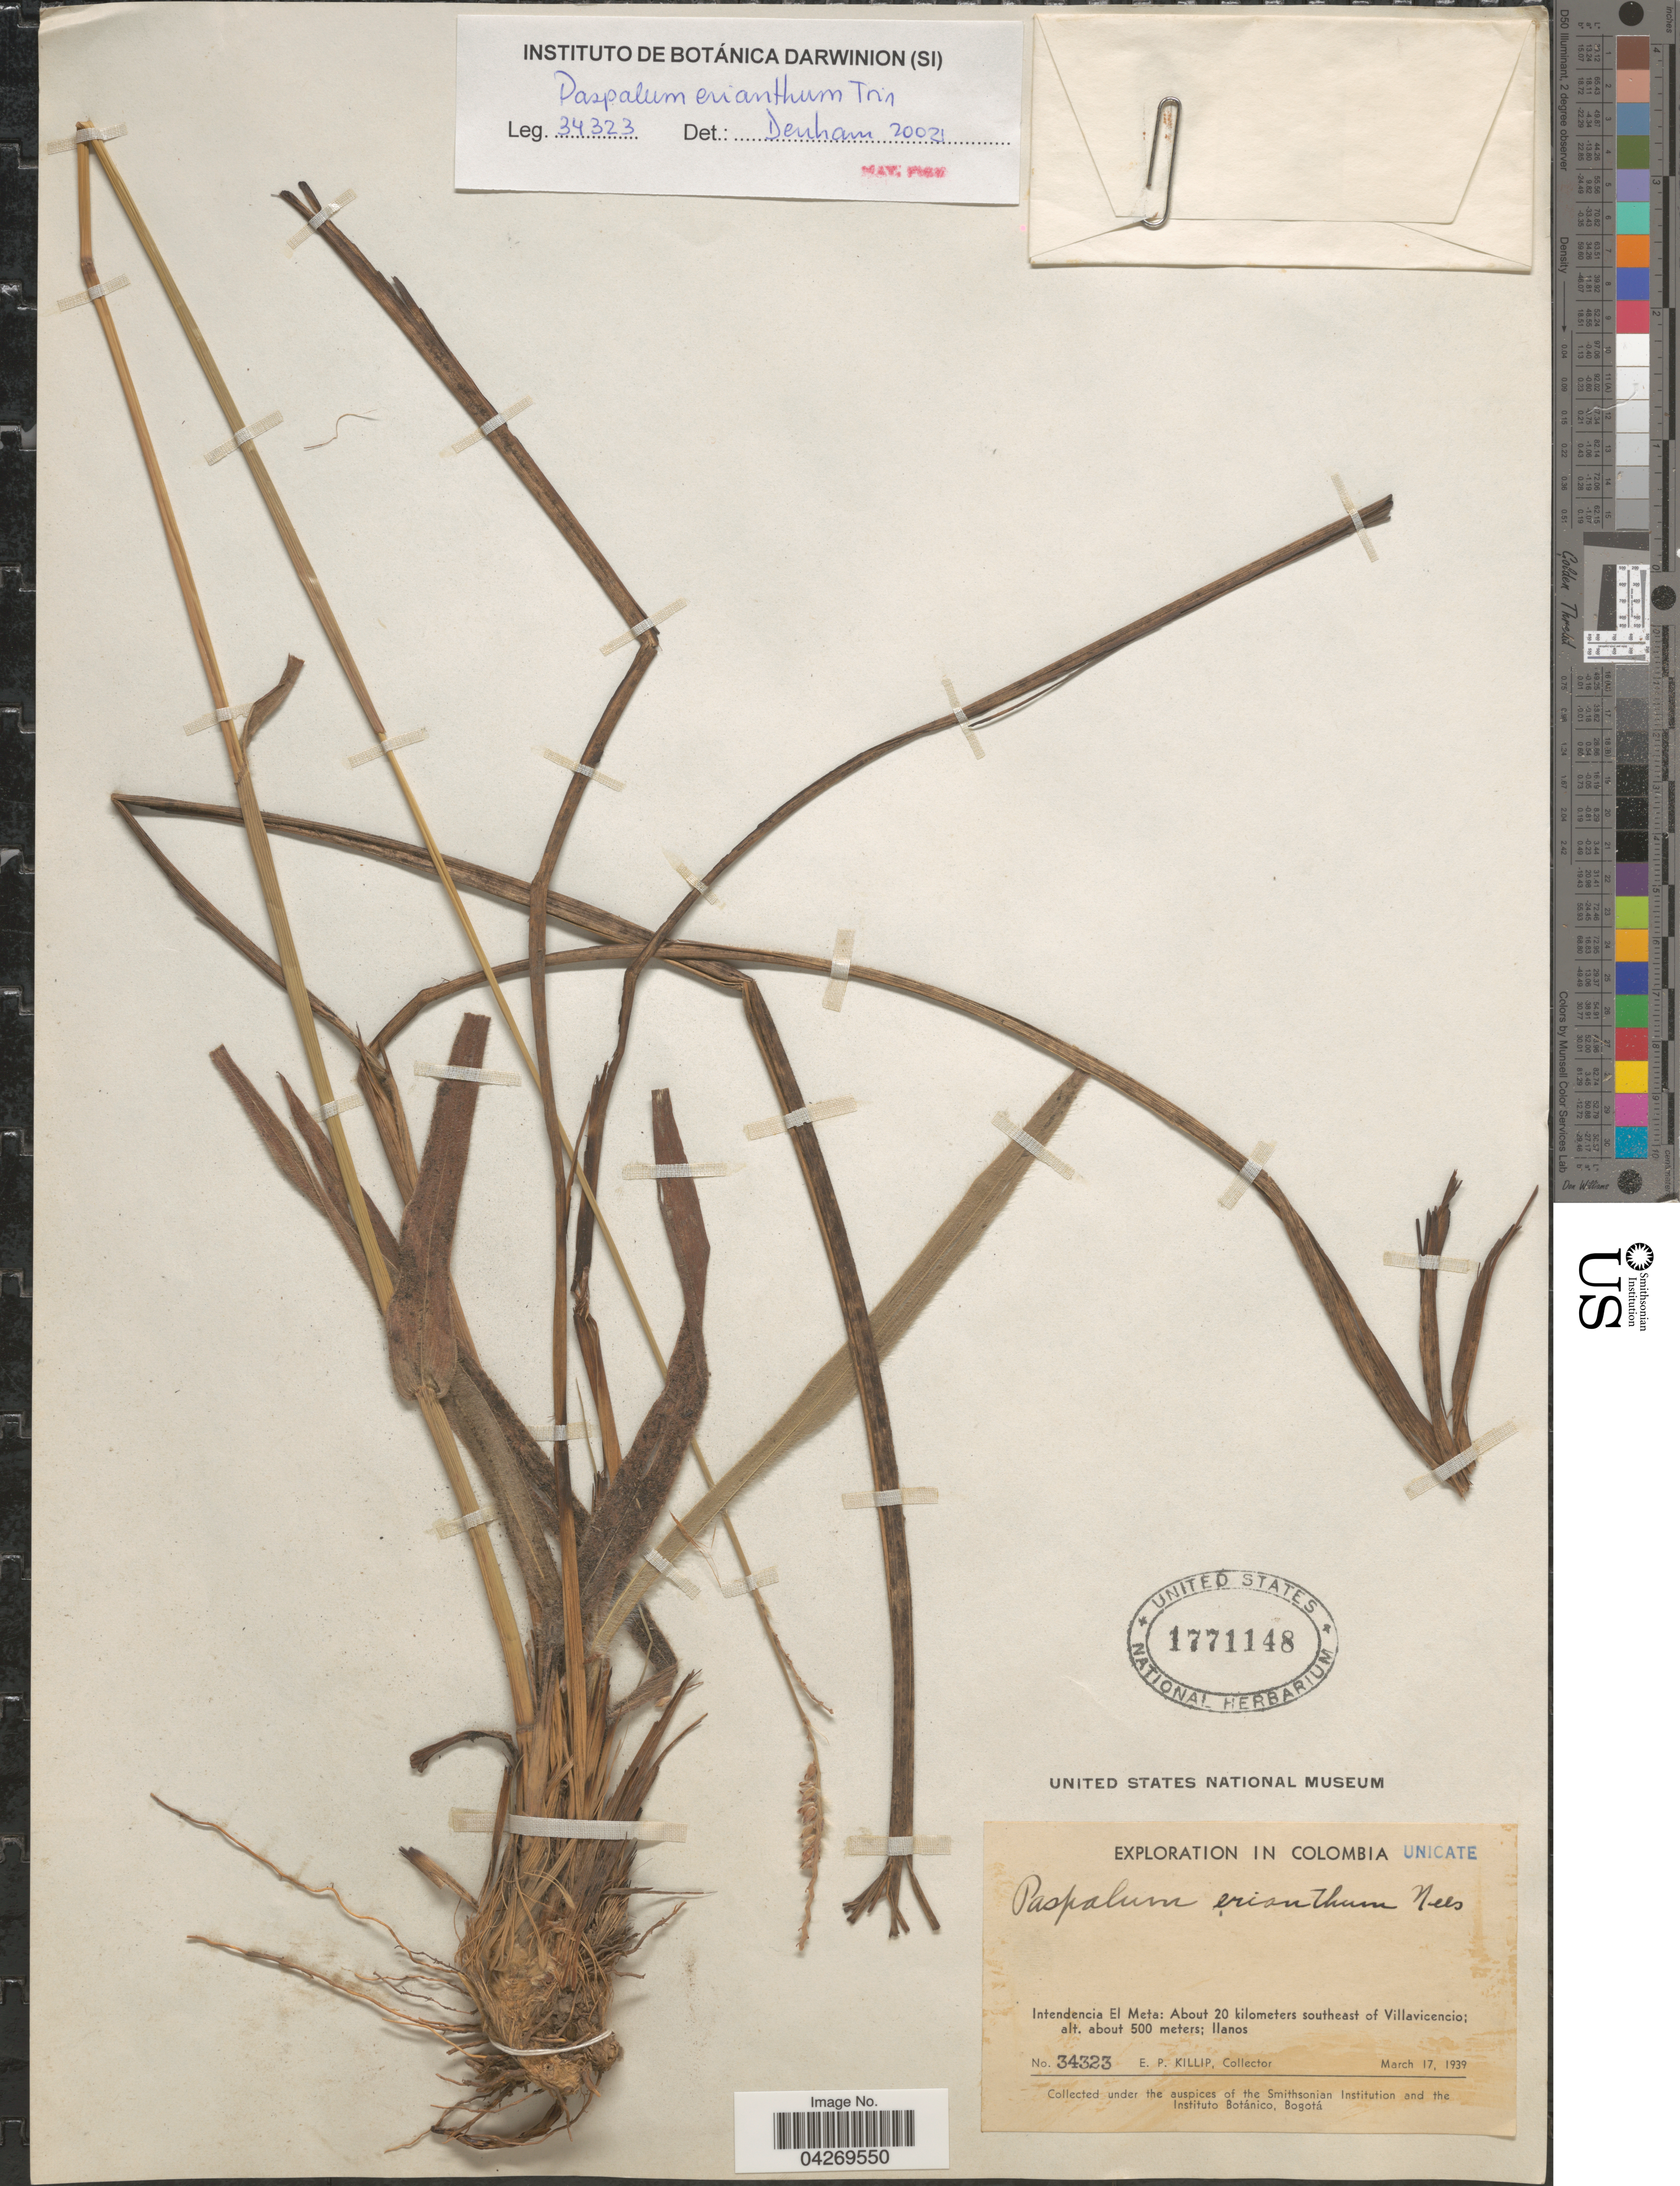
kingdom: Plantae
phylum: Tracheophyta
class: Liliopsida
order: Poales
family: Poaceae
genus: Paspalum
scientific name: Paspalum erianthum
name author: Nees ex Trin.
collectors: E. P. Killip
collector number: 34323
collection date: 1939-03-17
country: Colombia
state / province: Meta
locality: Exploration in Columbia. Intendencia El Meta: About 20 kilometers southeast of Villavicencio.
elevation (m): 500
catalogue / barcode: US 1771148